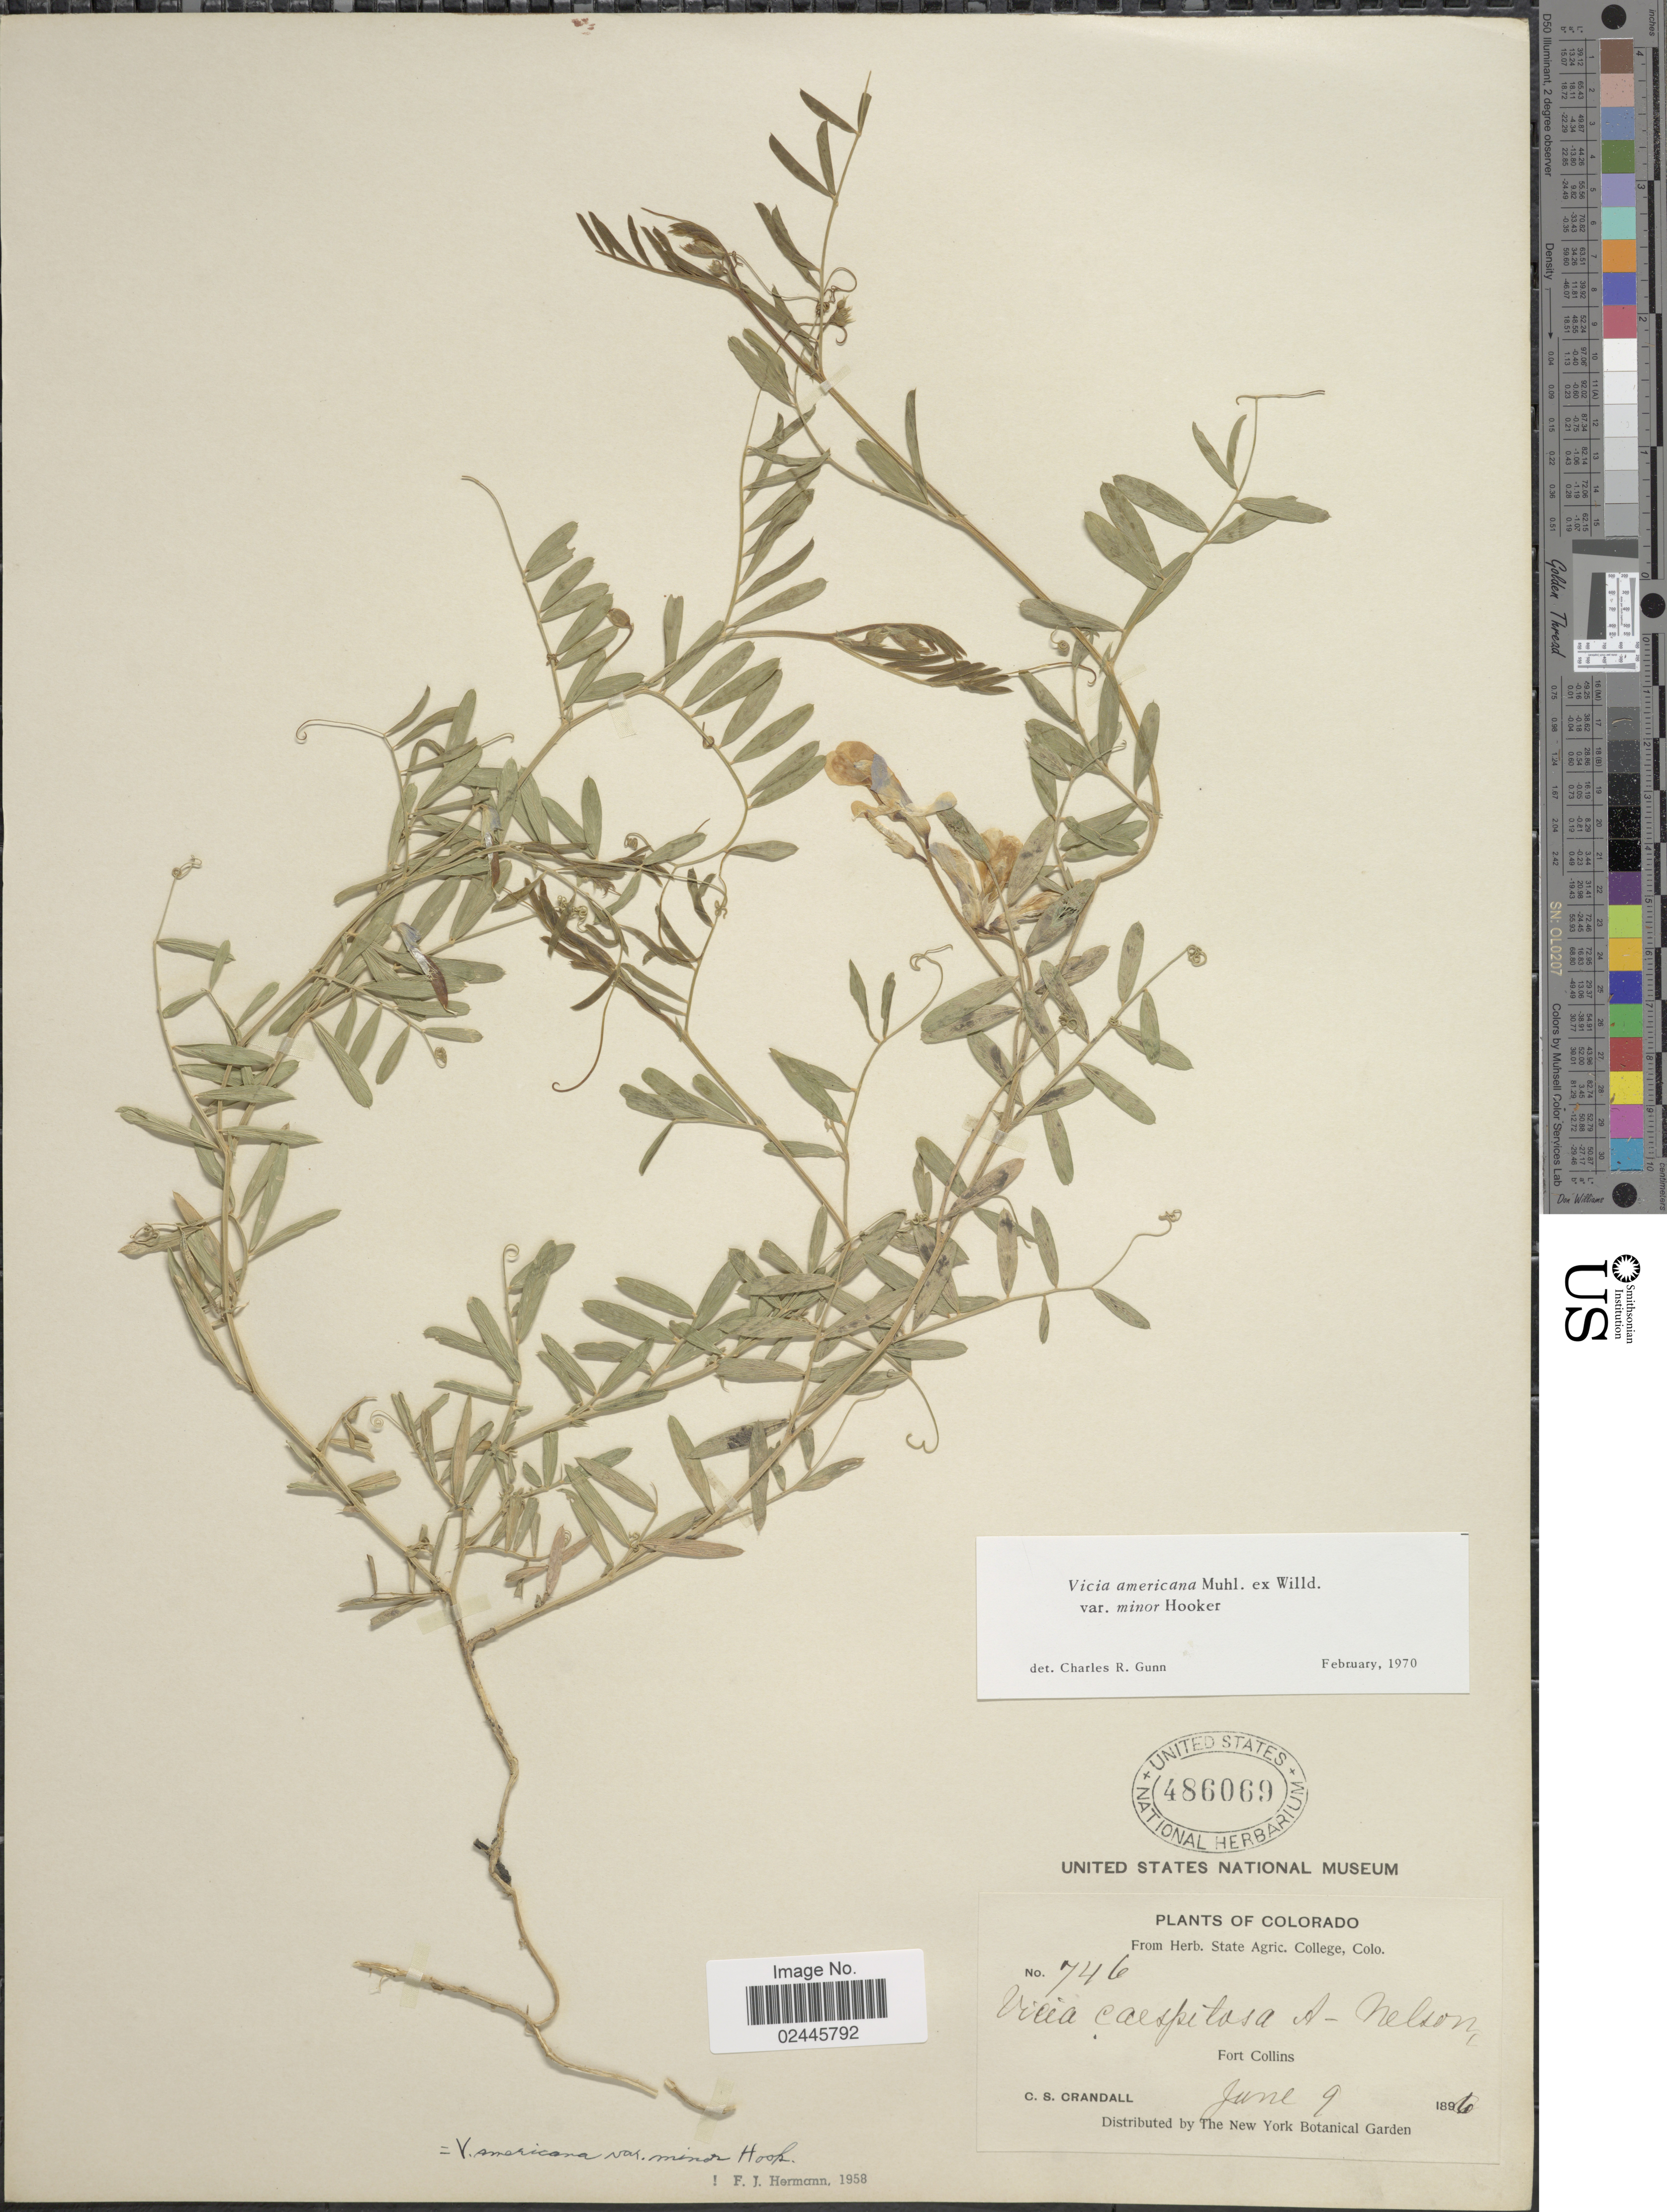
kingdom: Plantae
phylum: Tracheophyta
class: Magnoliopsida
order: Fabales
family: Fabaceae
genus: Vicia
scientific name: Vicia americana var. minor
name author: Hook.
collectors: C. Crandall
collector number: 746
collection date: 1896-06-09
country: United States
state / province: Colorado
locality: Colorado, Fort Collins.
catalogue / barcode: US 486069